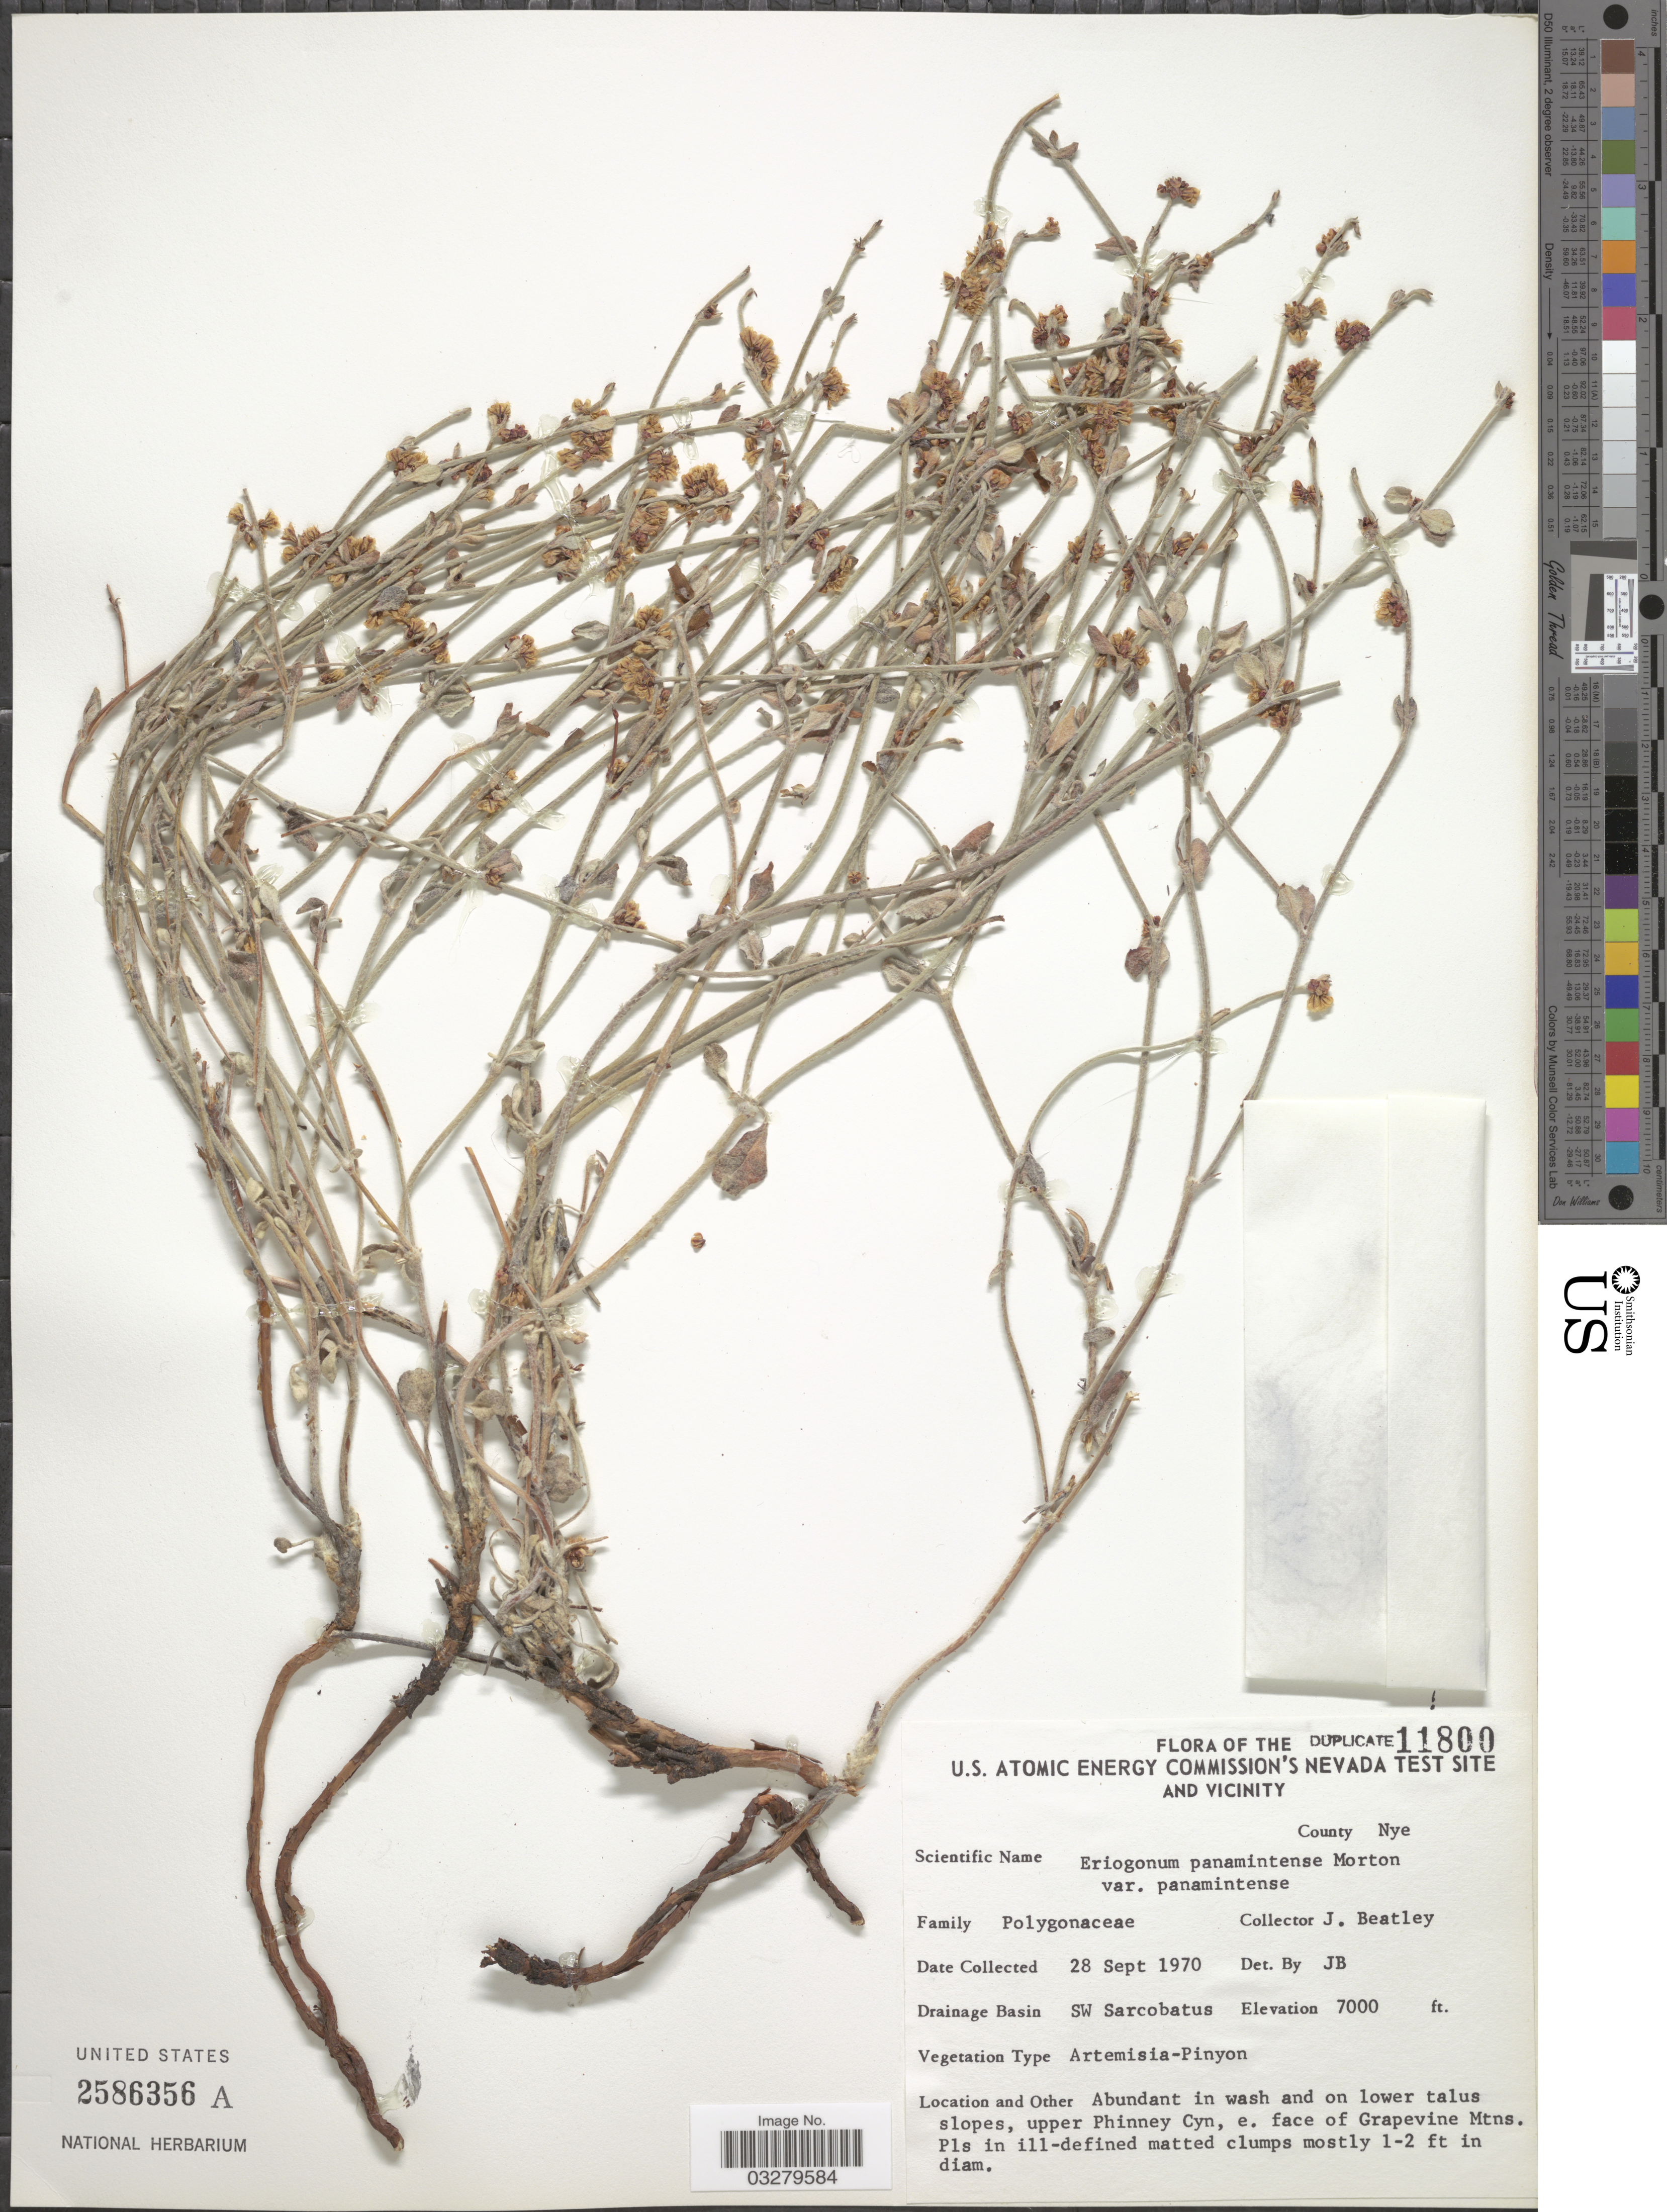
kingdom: Plantae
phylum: Tracheophyta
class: Magnoliopsida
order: Caryophyllales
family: Polygonaceae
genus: Eriogonum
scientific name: Eriogonum panamintense var. panamintense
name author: C.V. Morton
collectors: J. C. Beatley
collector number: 11800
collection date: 1970-09-28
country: United States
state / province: Nevada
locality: U.S. Atomic Energy Commission's Nevada Test Site and Vicinity. County Nye. Drainage Basin SW Sarcobatus. Upper Phinney Cyn, e. face of Grapevine Mtns.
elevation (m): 2134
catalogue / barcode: US 2586356A